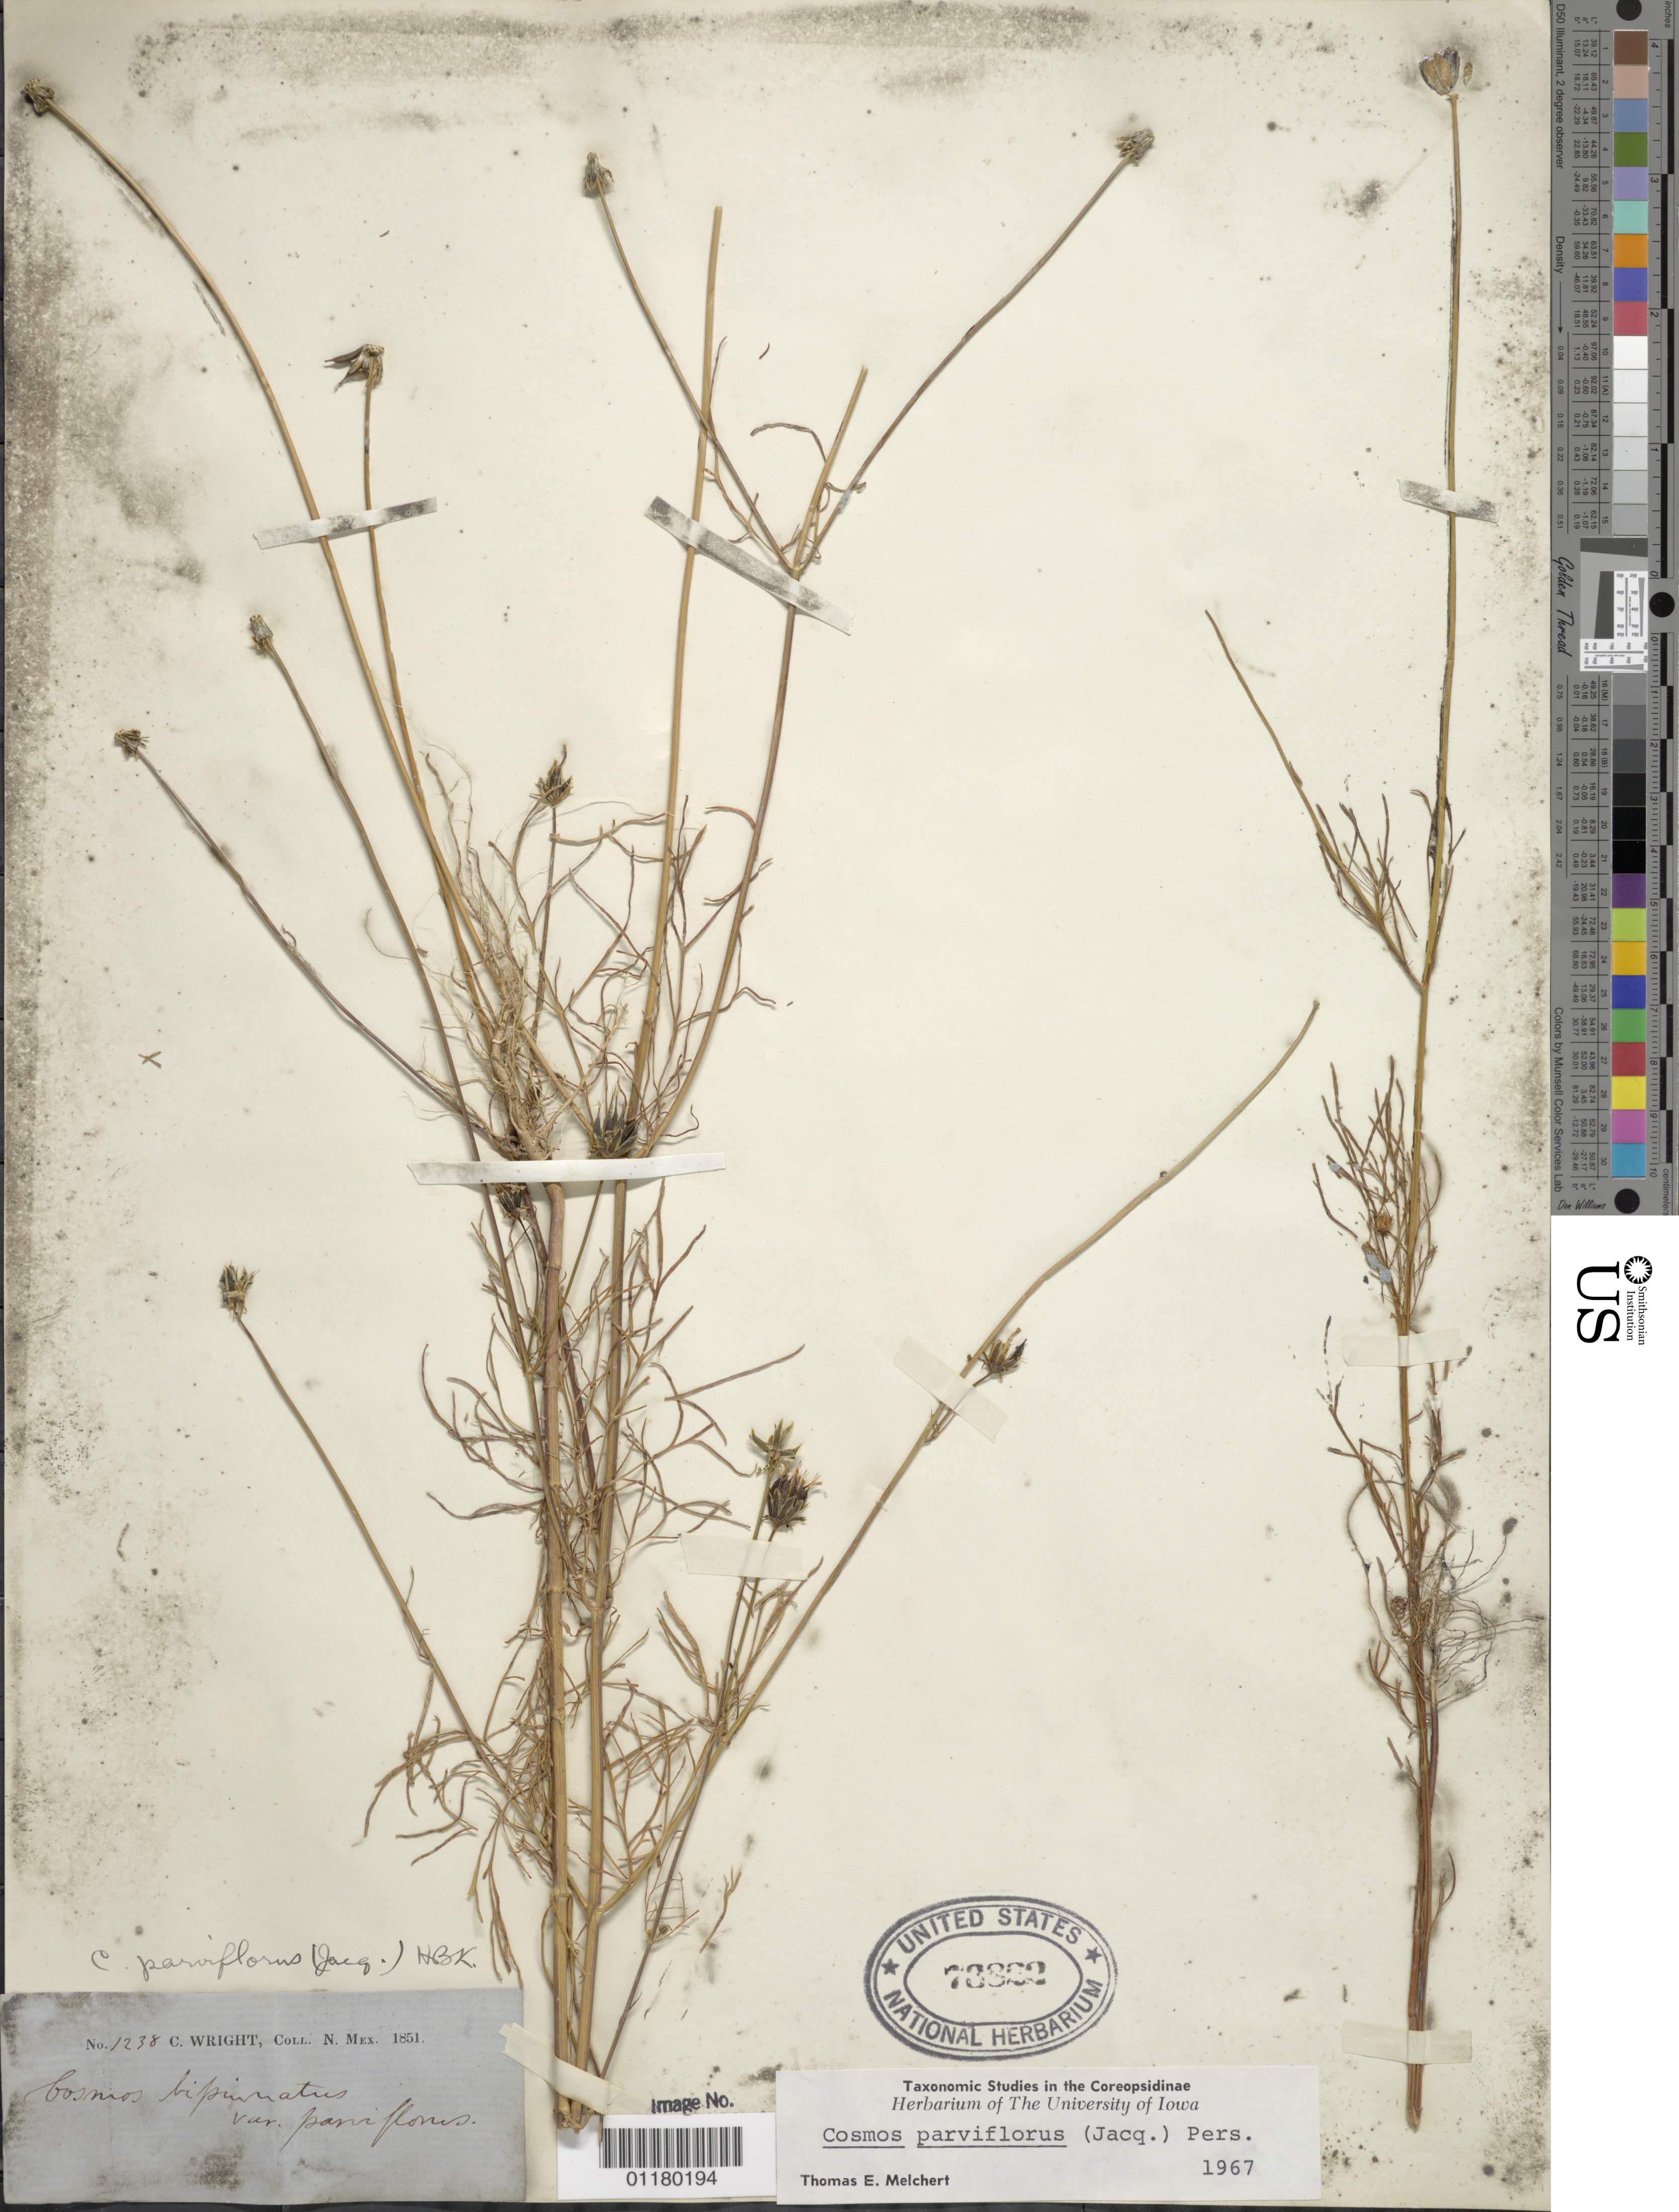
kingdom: Plantae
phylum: Tracheophyta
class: Magnoliopsida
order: Asterales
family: Asteraceae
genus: Cosmos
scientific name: Cosmos parviflorus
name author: (Jacq.) Pers.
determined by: Melchert, T. E.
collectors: C. Wright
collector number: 1238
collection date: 1851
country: United States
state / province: New Mexico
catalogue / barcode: US 73822